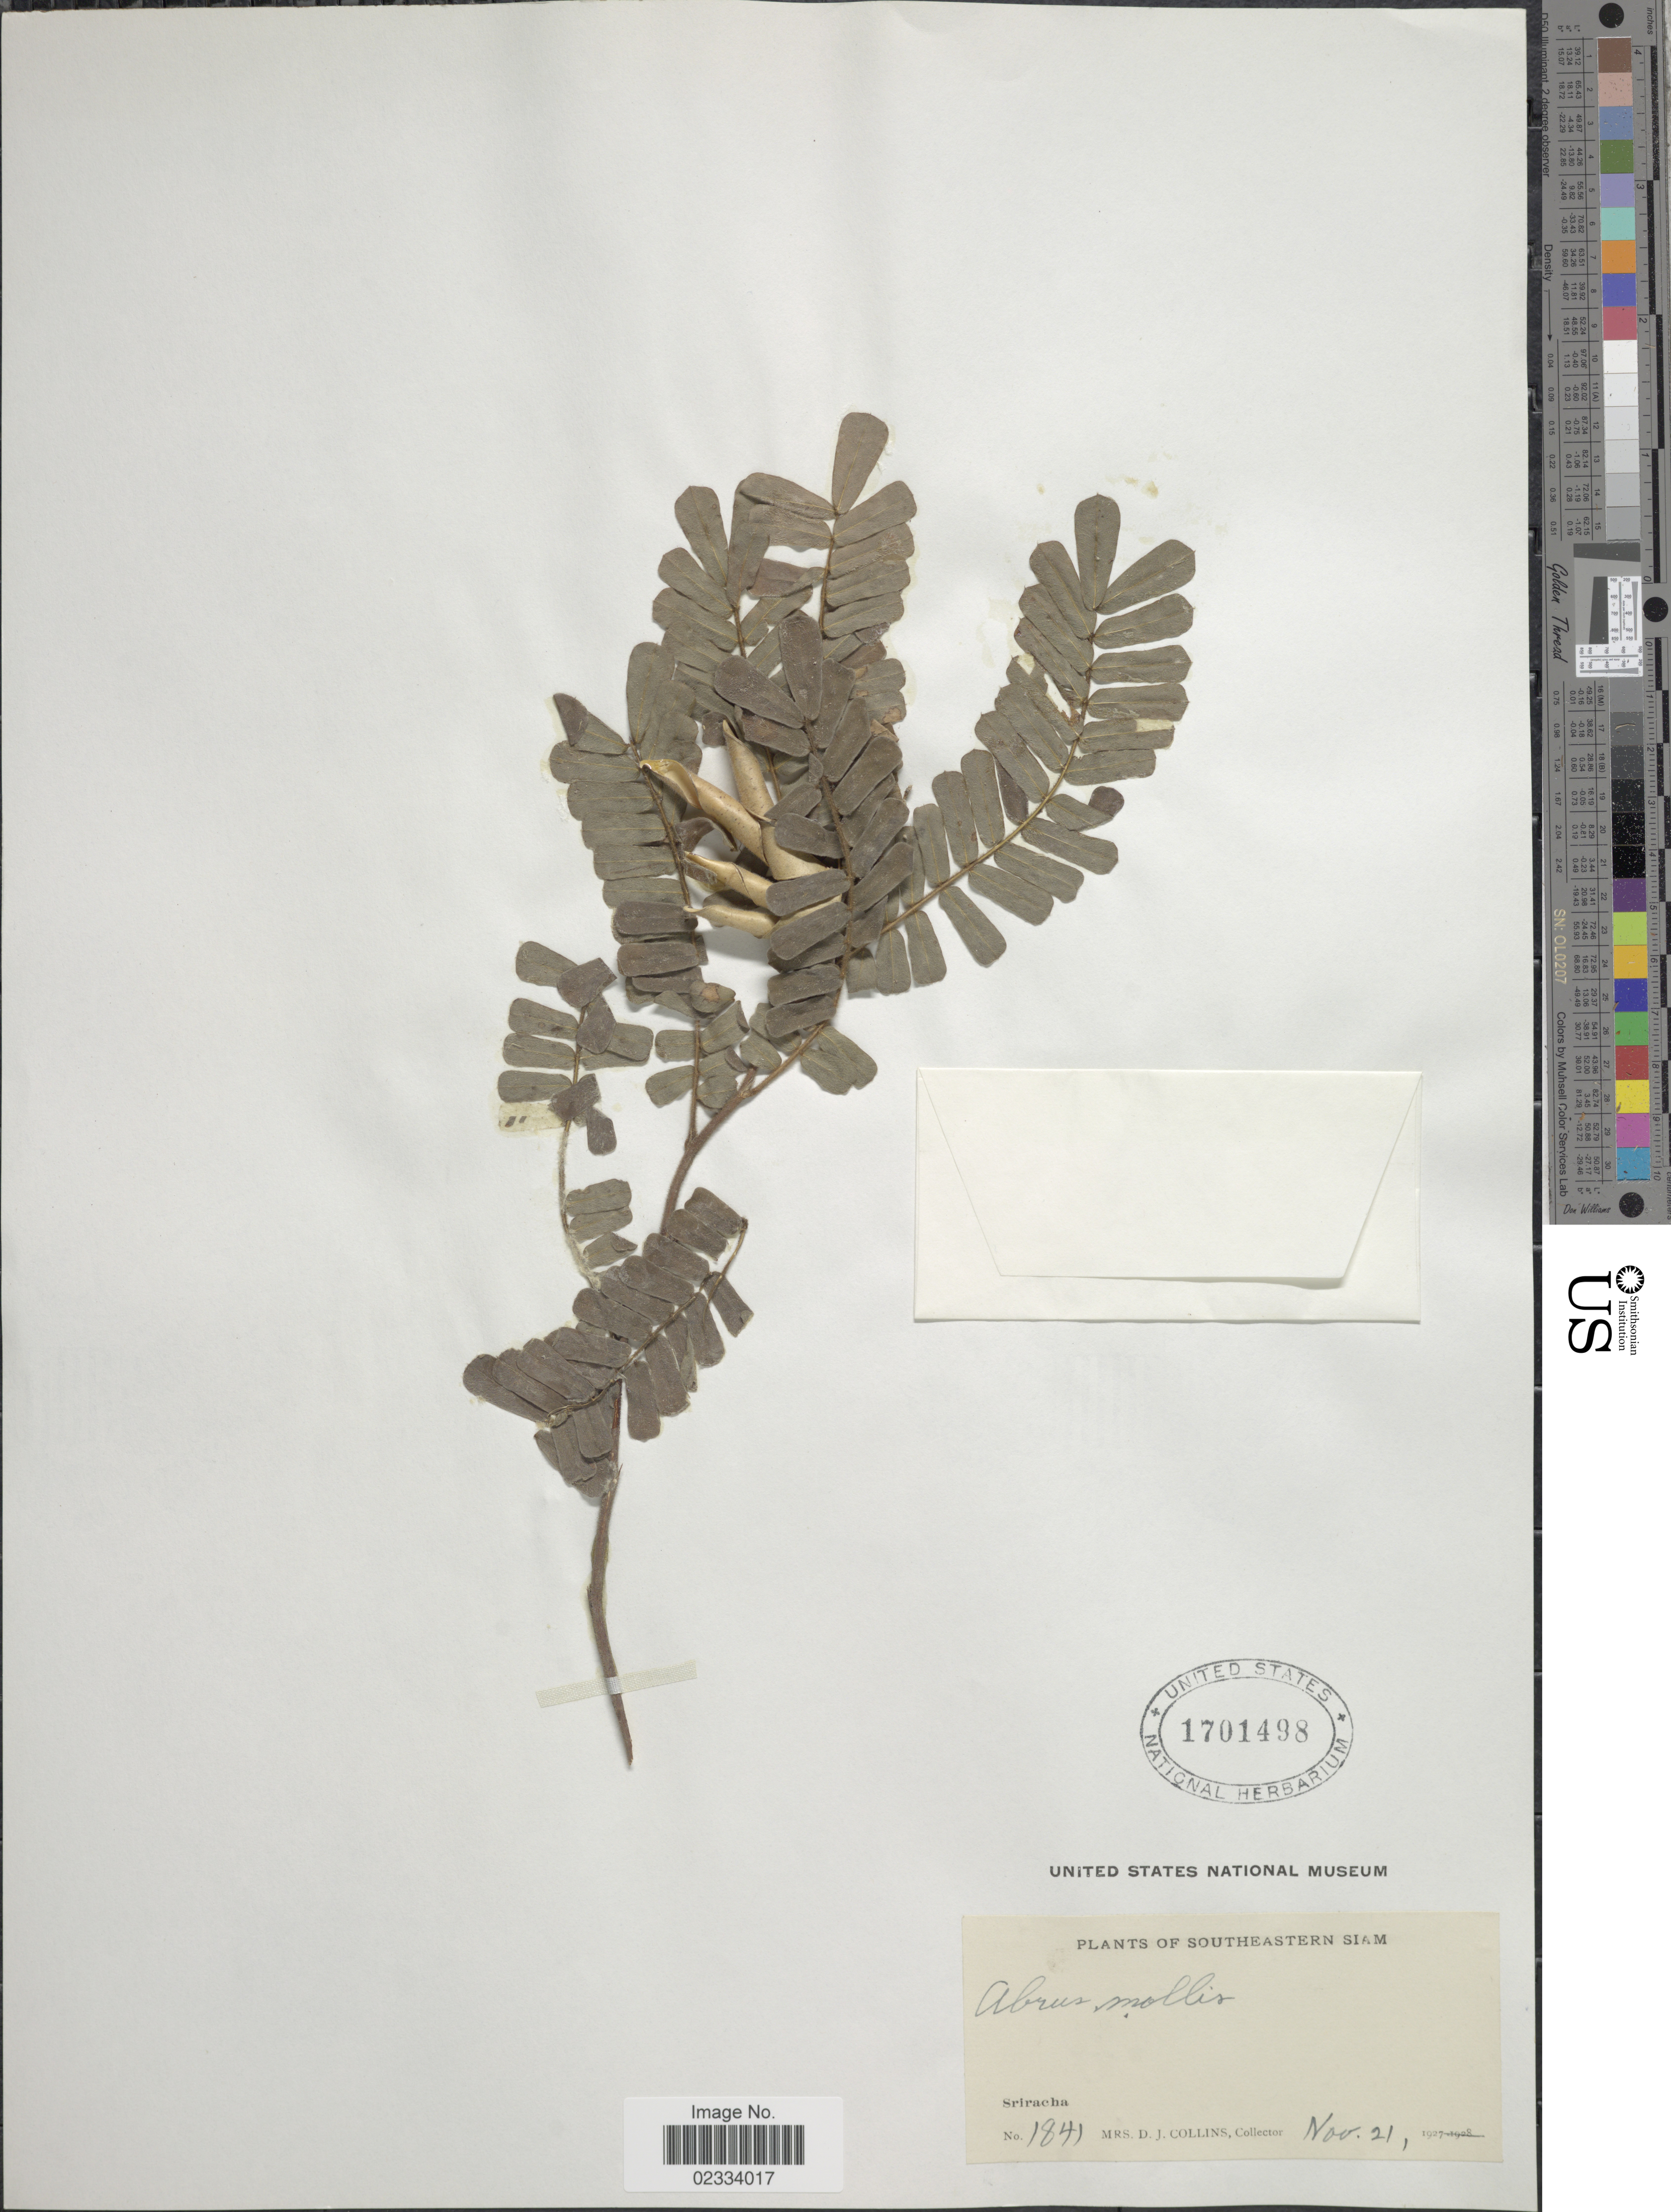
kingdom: Plantae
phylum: Tracheophyta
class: Magnoliopsida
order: Fabales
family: Fabaceae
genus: Abrus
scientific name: Abrus mollis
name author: Hance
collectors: J. Collins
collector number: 1841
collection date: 1927-11-21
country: Thailand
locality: Southeastern Siam. Sriracha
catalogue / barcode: US 1701498